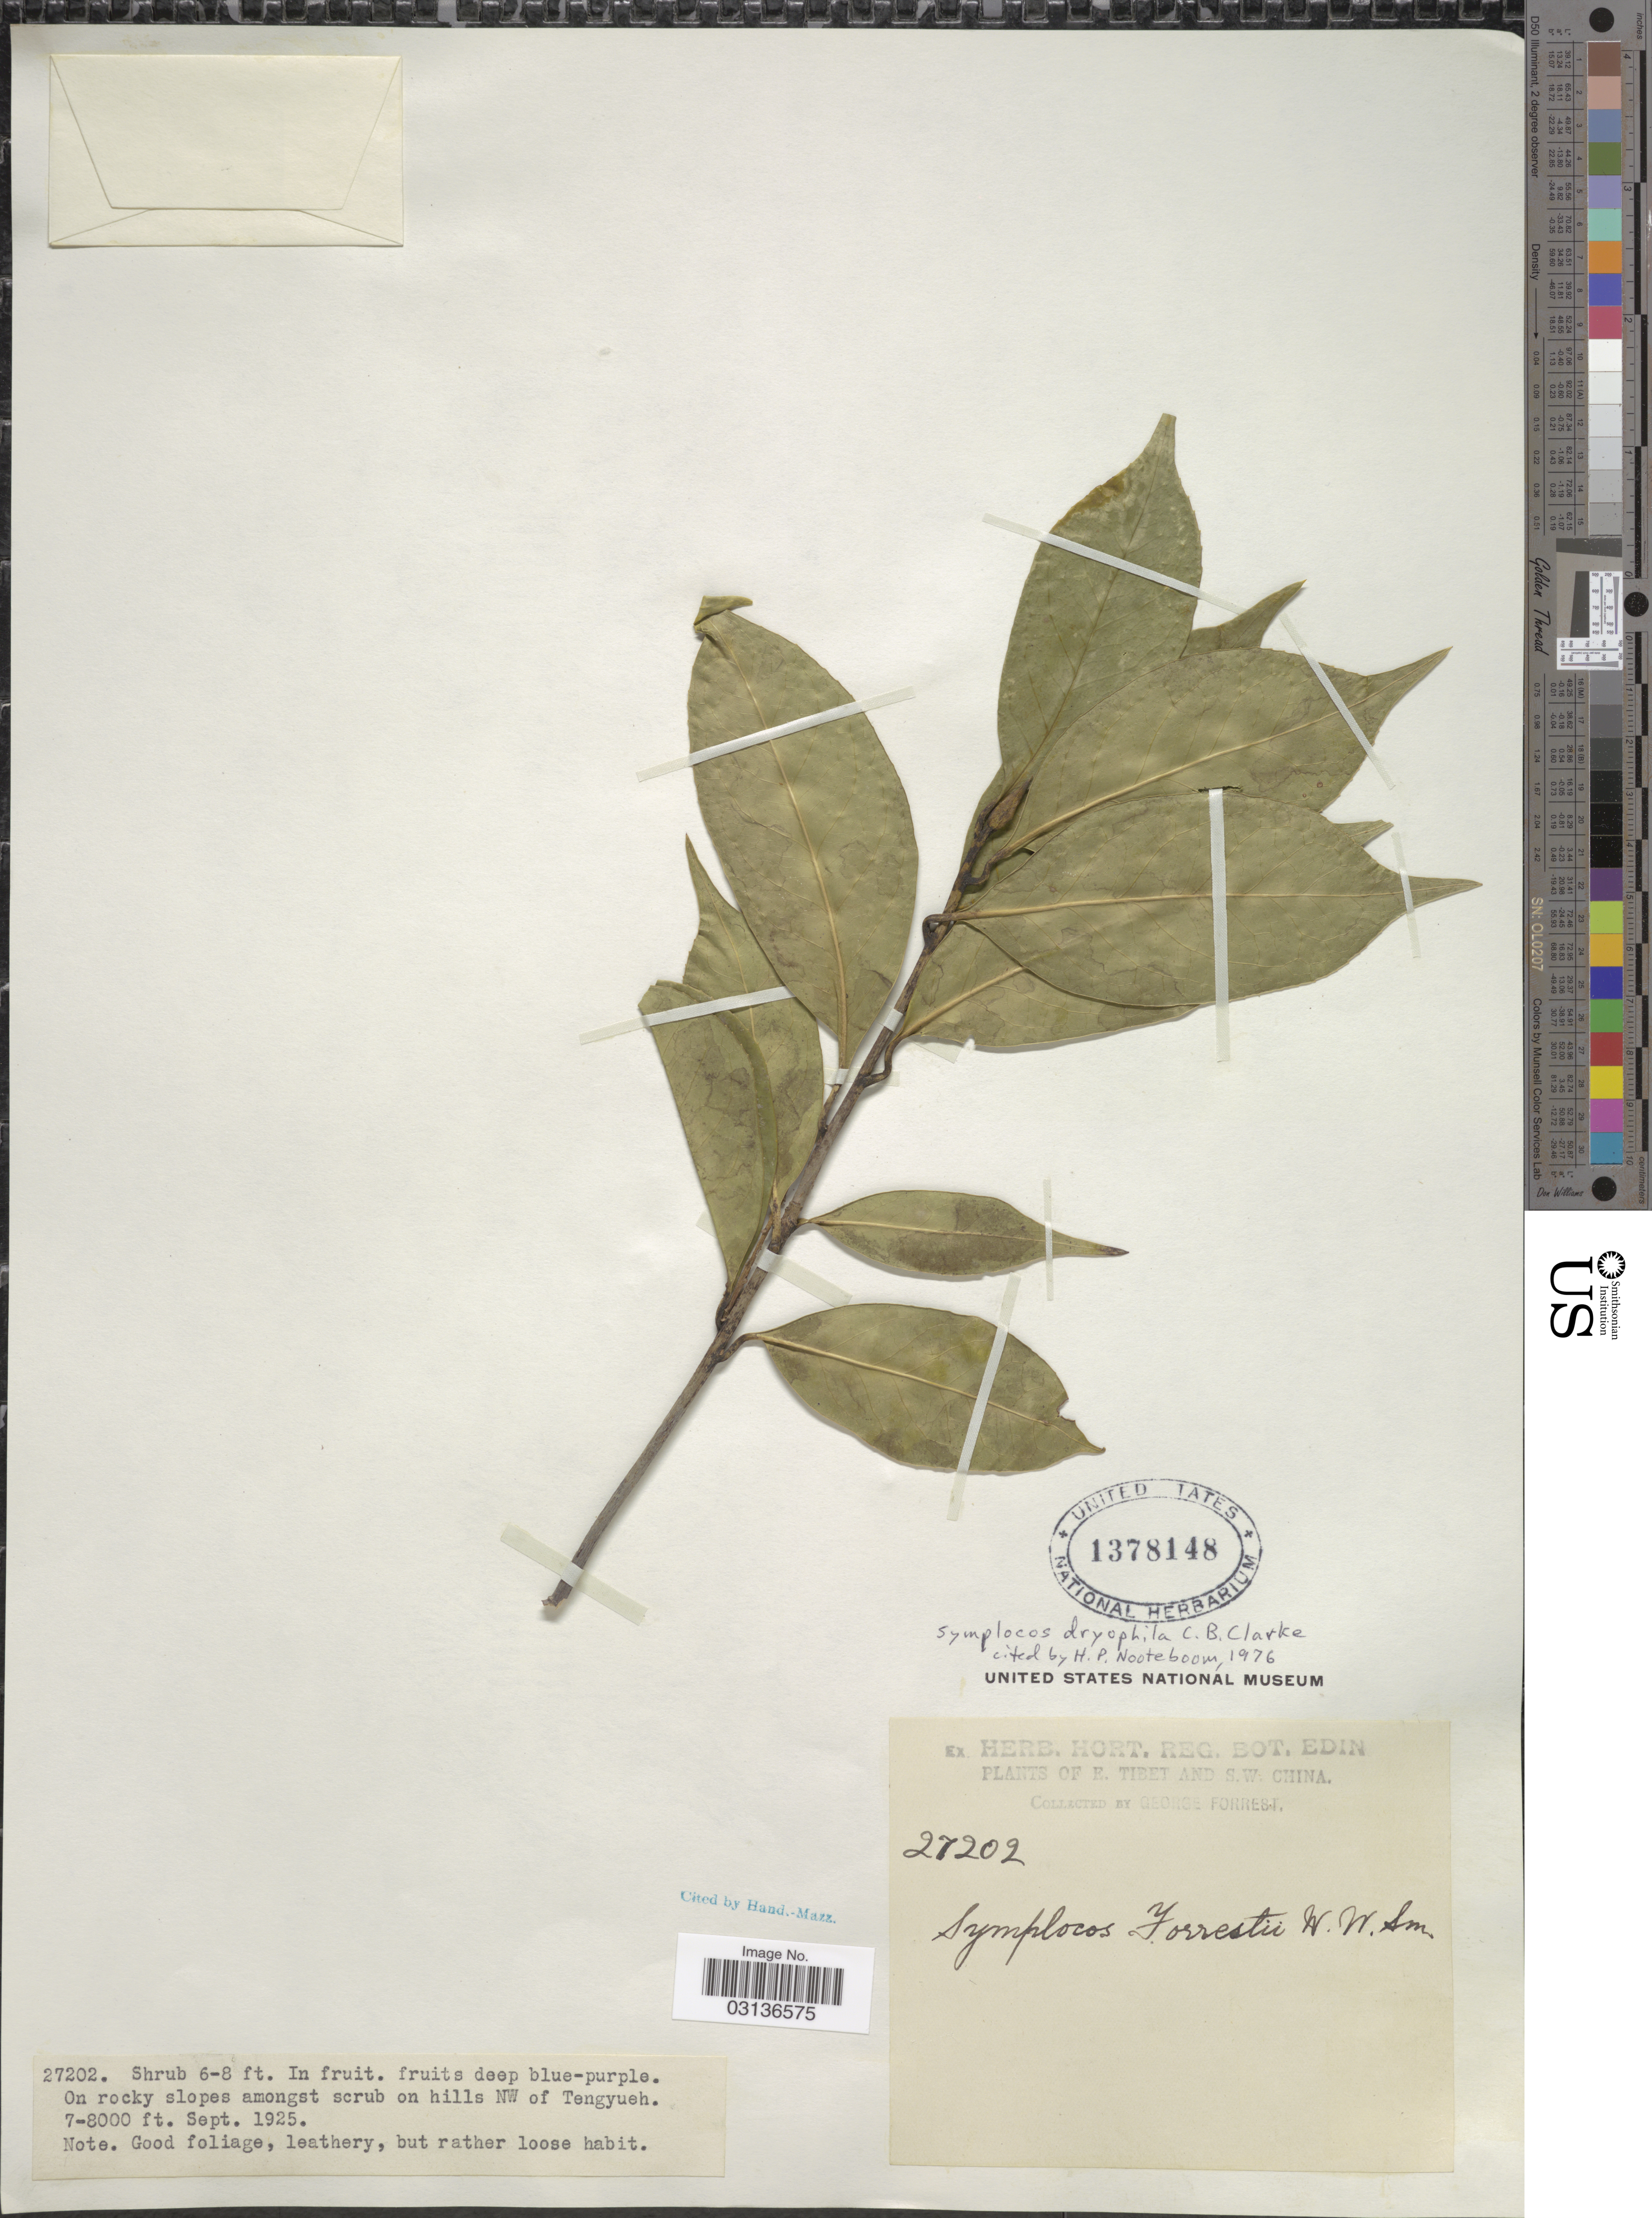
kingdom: Plantae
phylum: Tracheophyta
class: Magnoliopsida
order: Ericales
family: Symplocaceae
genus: Symplocos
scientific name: Symplocos dryophila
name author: C.B. Clarke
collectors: G. Forrest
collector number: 27202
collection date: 1925-09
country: China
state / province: Xizang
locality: E. Tibet and S.W. China. On rocky slopes amongst scrub on hills NW of Tengyueh.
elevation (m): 2134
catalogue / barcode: US 1378148